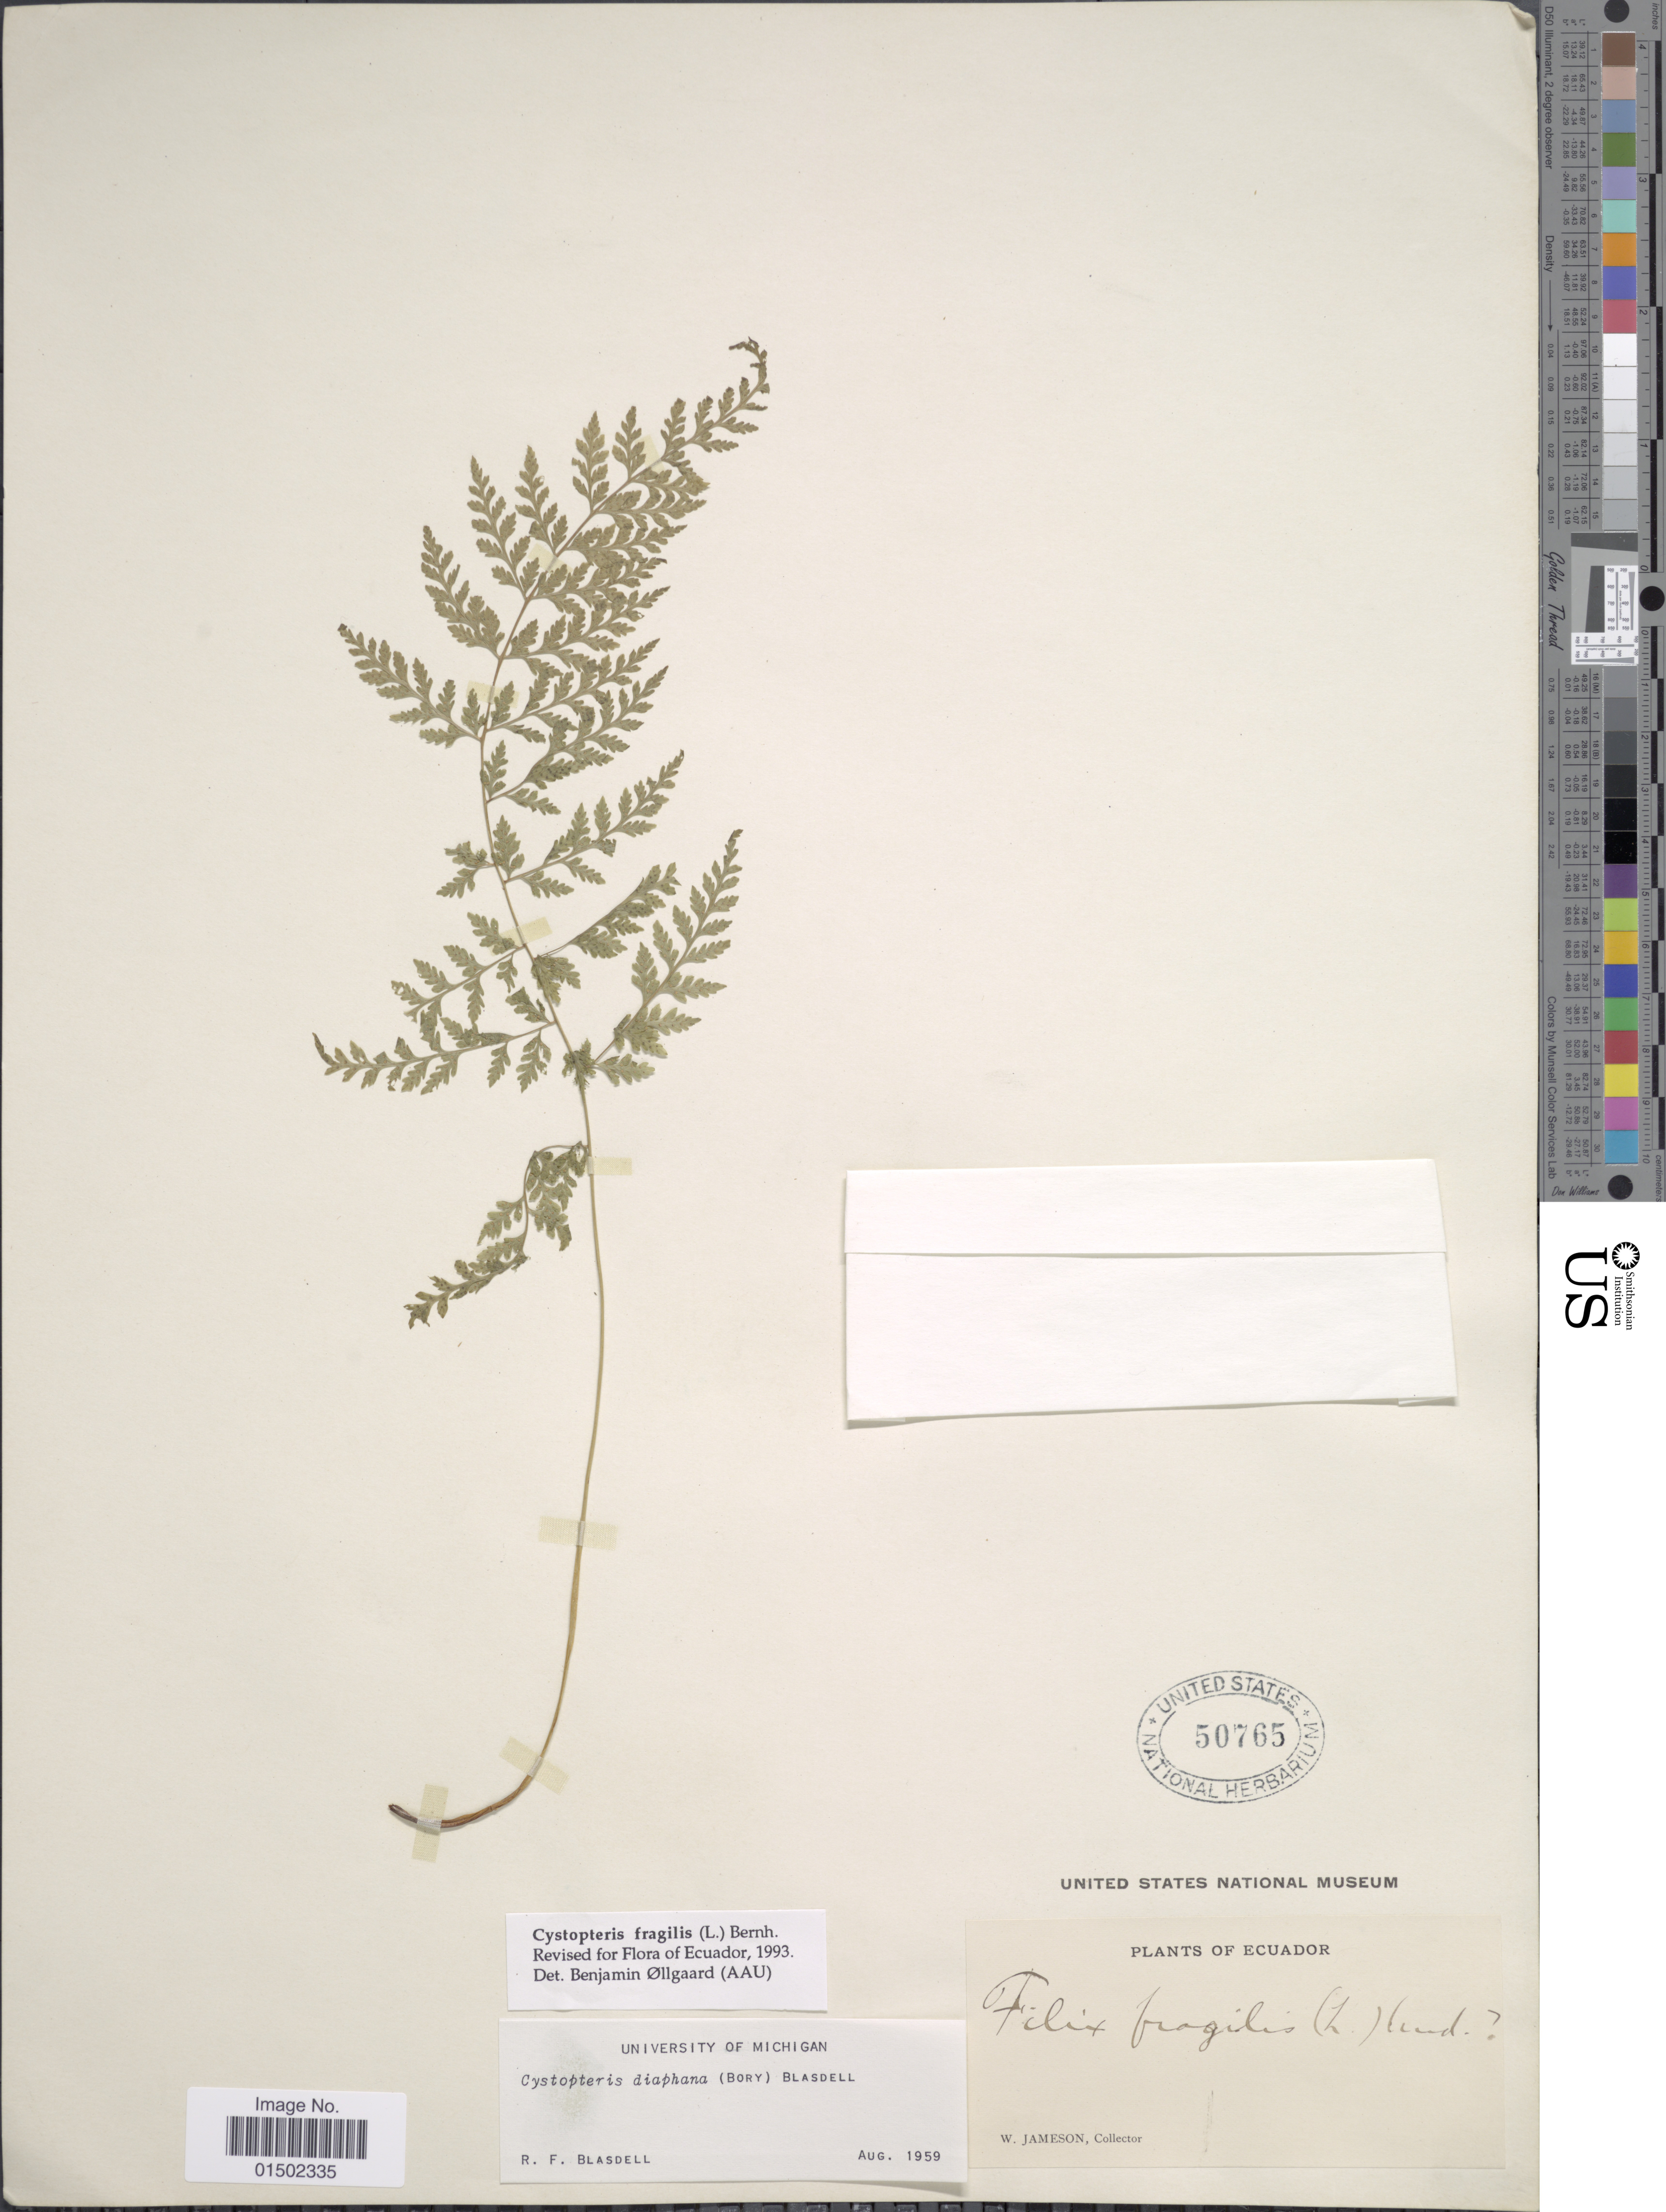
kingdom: Plantae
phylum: Tracheophyta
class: Polypodiopsida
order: Polypodiales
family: Cystopteridaceae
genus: Cystopteris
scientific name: Cystopteris fragilis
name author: (L.) Bernh.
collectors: W. Jameson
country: Ecuador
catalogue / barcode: US 50765